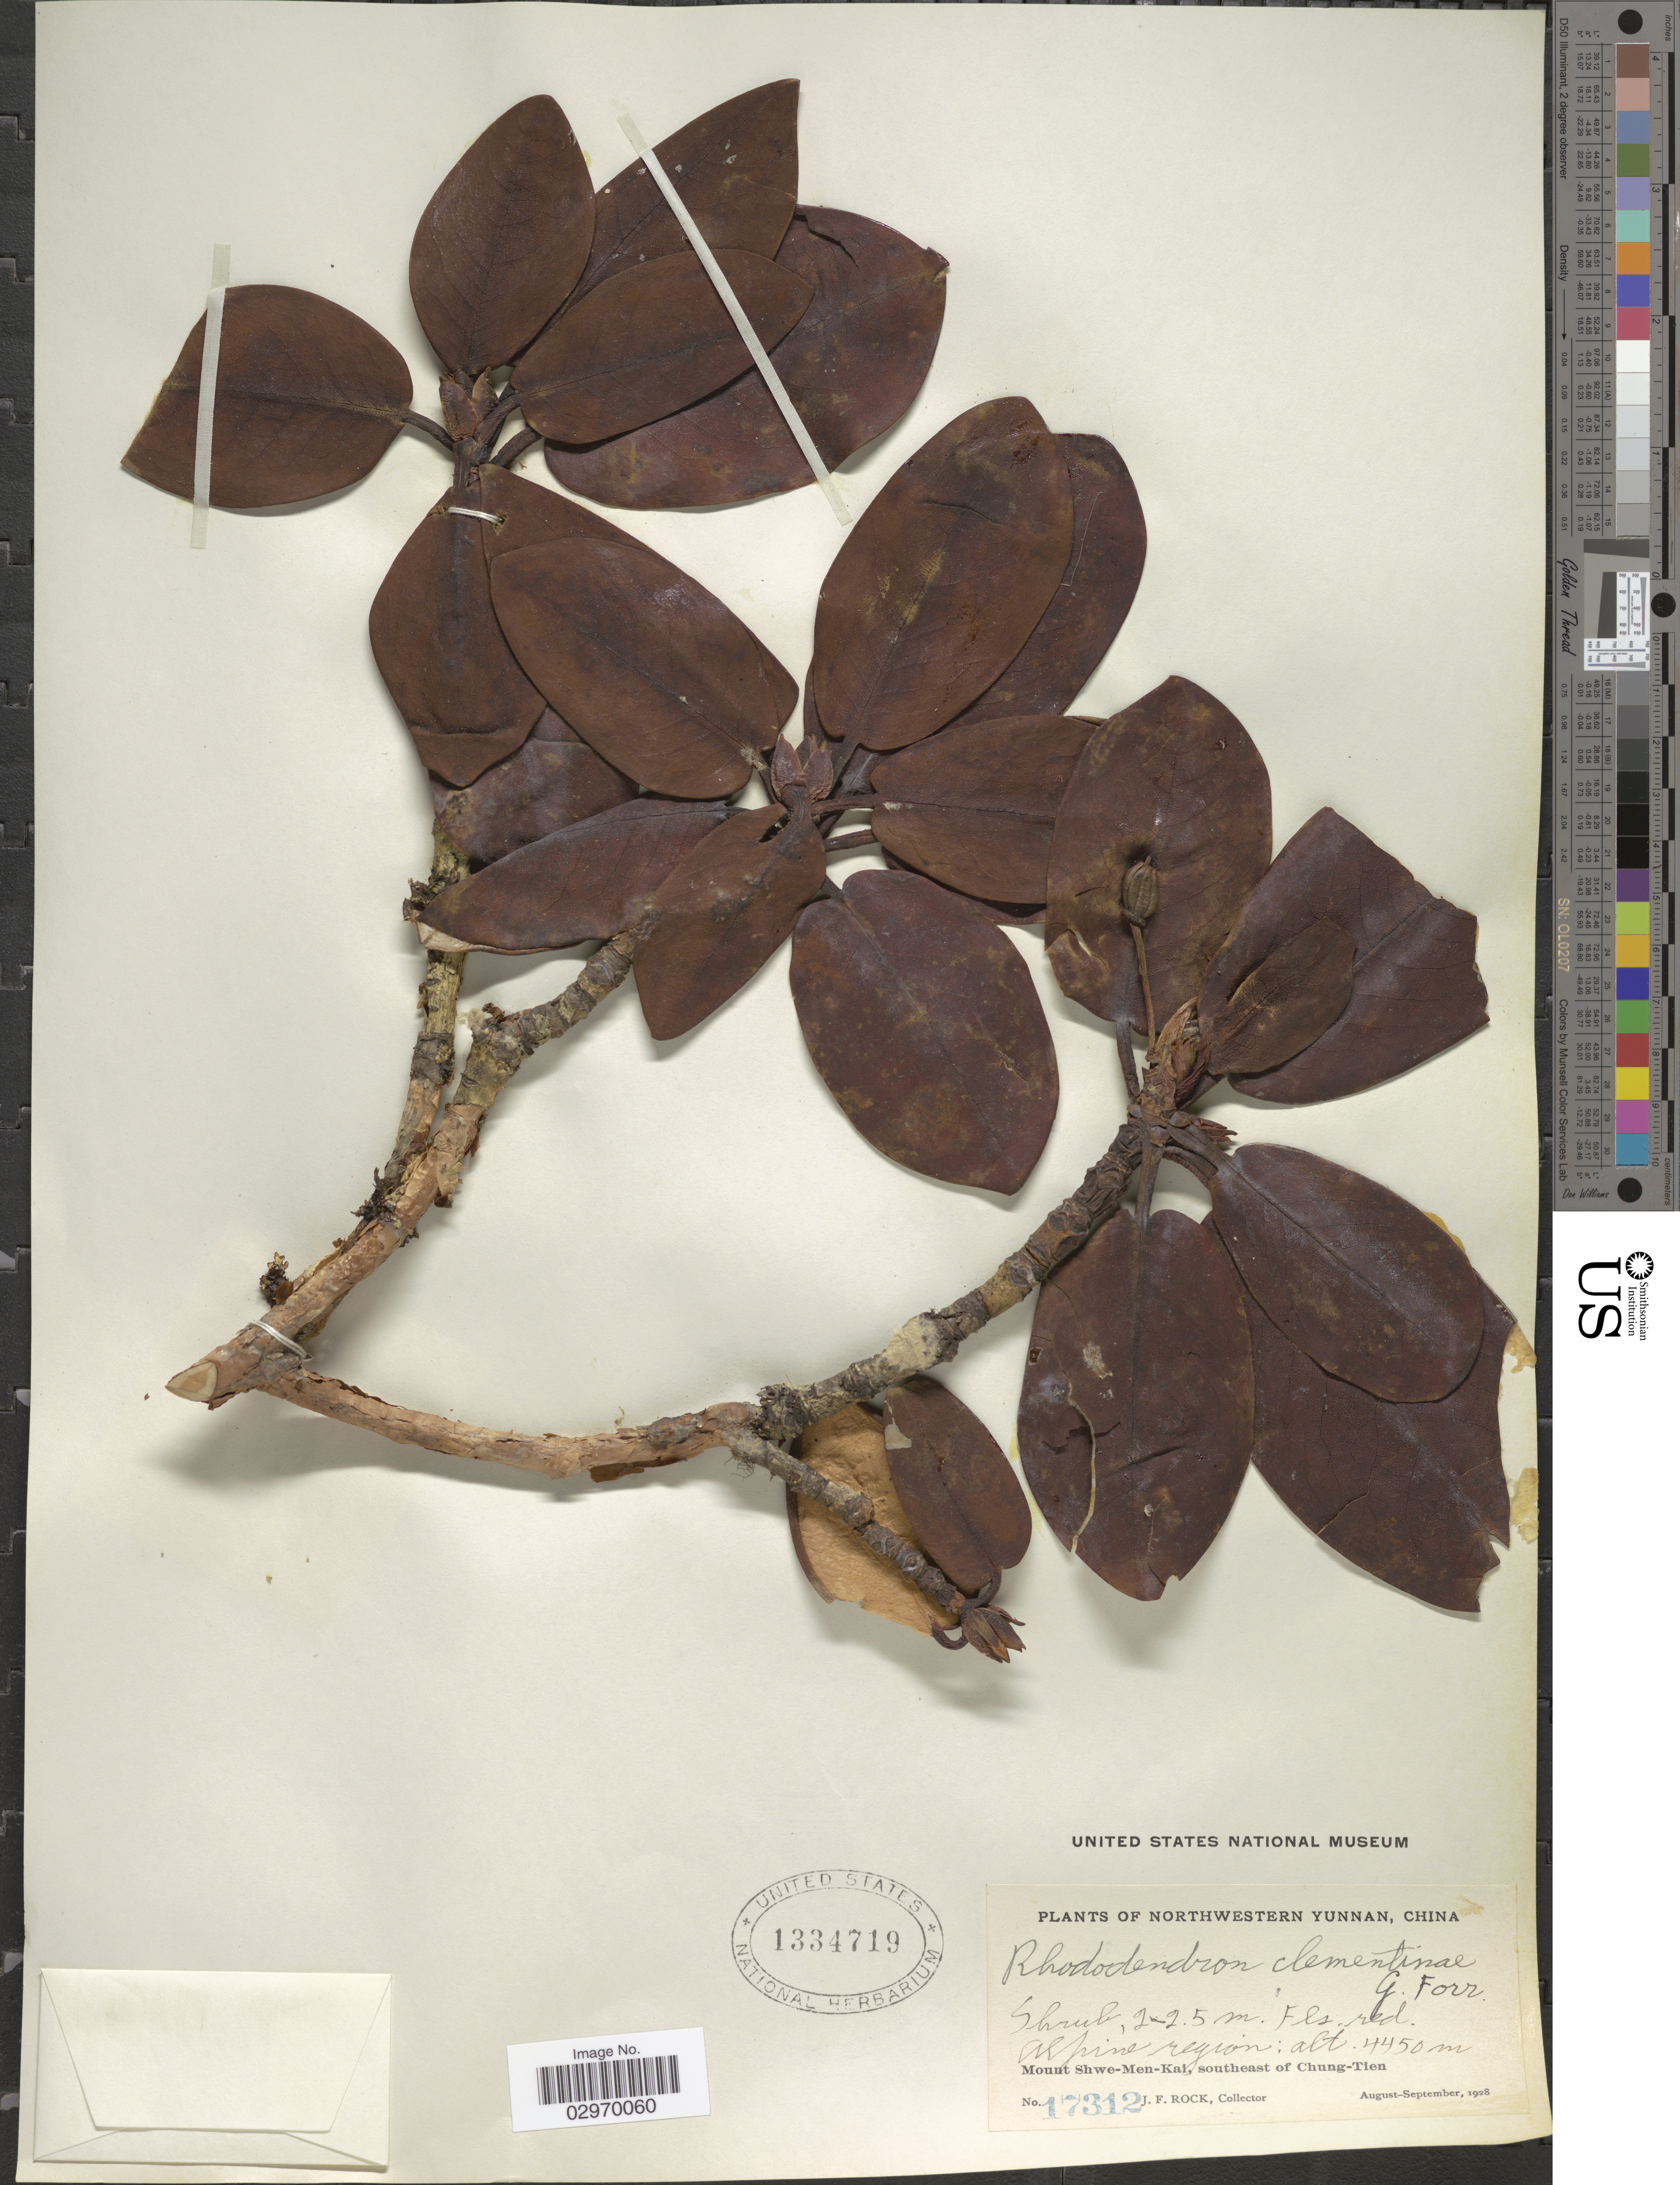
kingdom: Plantae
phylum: Tracheophyta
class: Magnoliopsida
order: Ericales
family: Ericaceae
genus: Rhododendron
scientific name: Rhododendron clementinae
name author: Forrest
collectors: J. Rock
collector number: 17312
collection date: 1928-08/1928-09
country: China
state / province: Yunnan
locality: Northwestern Yunnan. Alpine region. Mount Shwe-Men-Kai, southeast of Chun-Tien.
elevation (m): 4450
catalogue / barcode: US 1334719